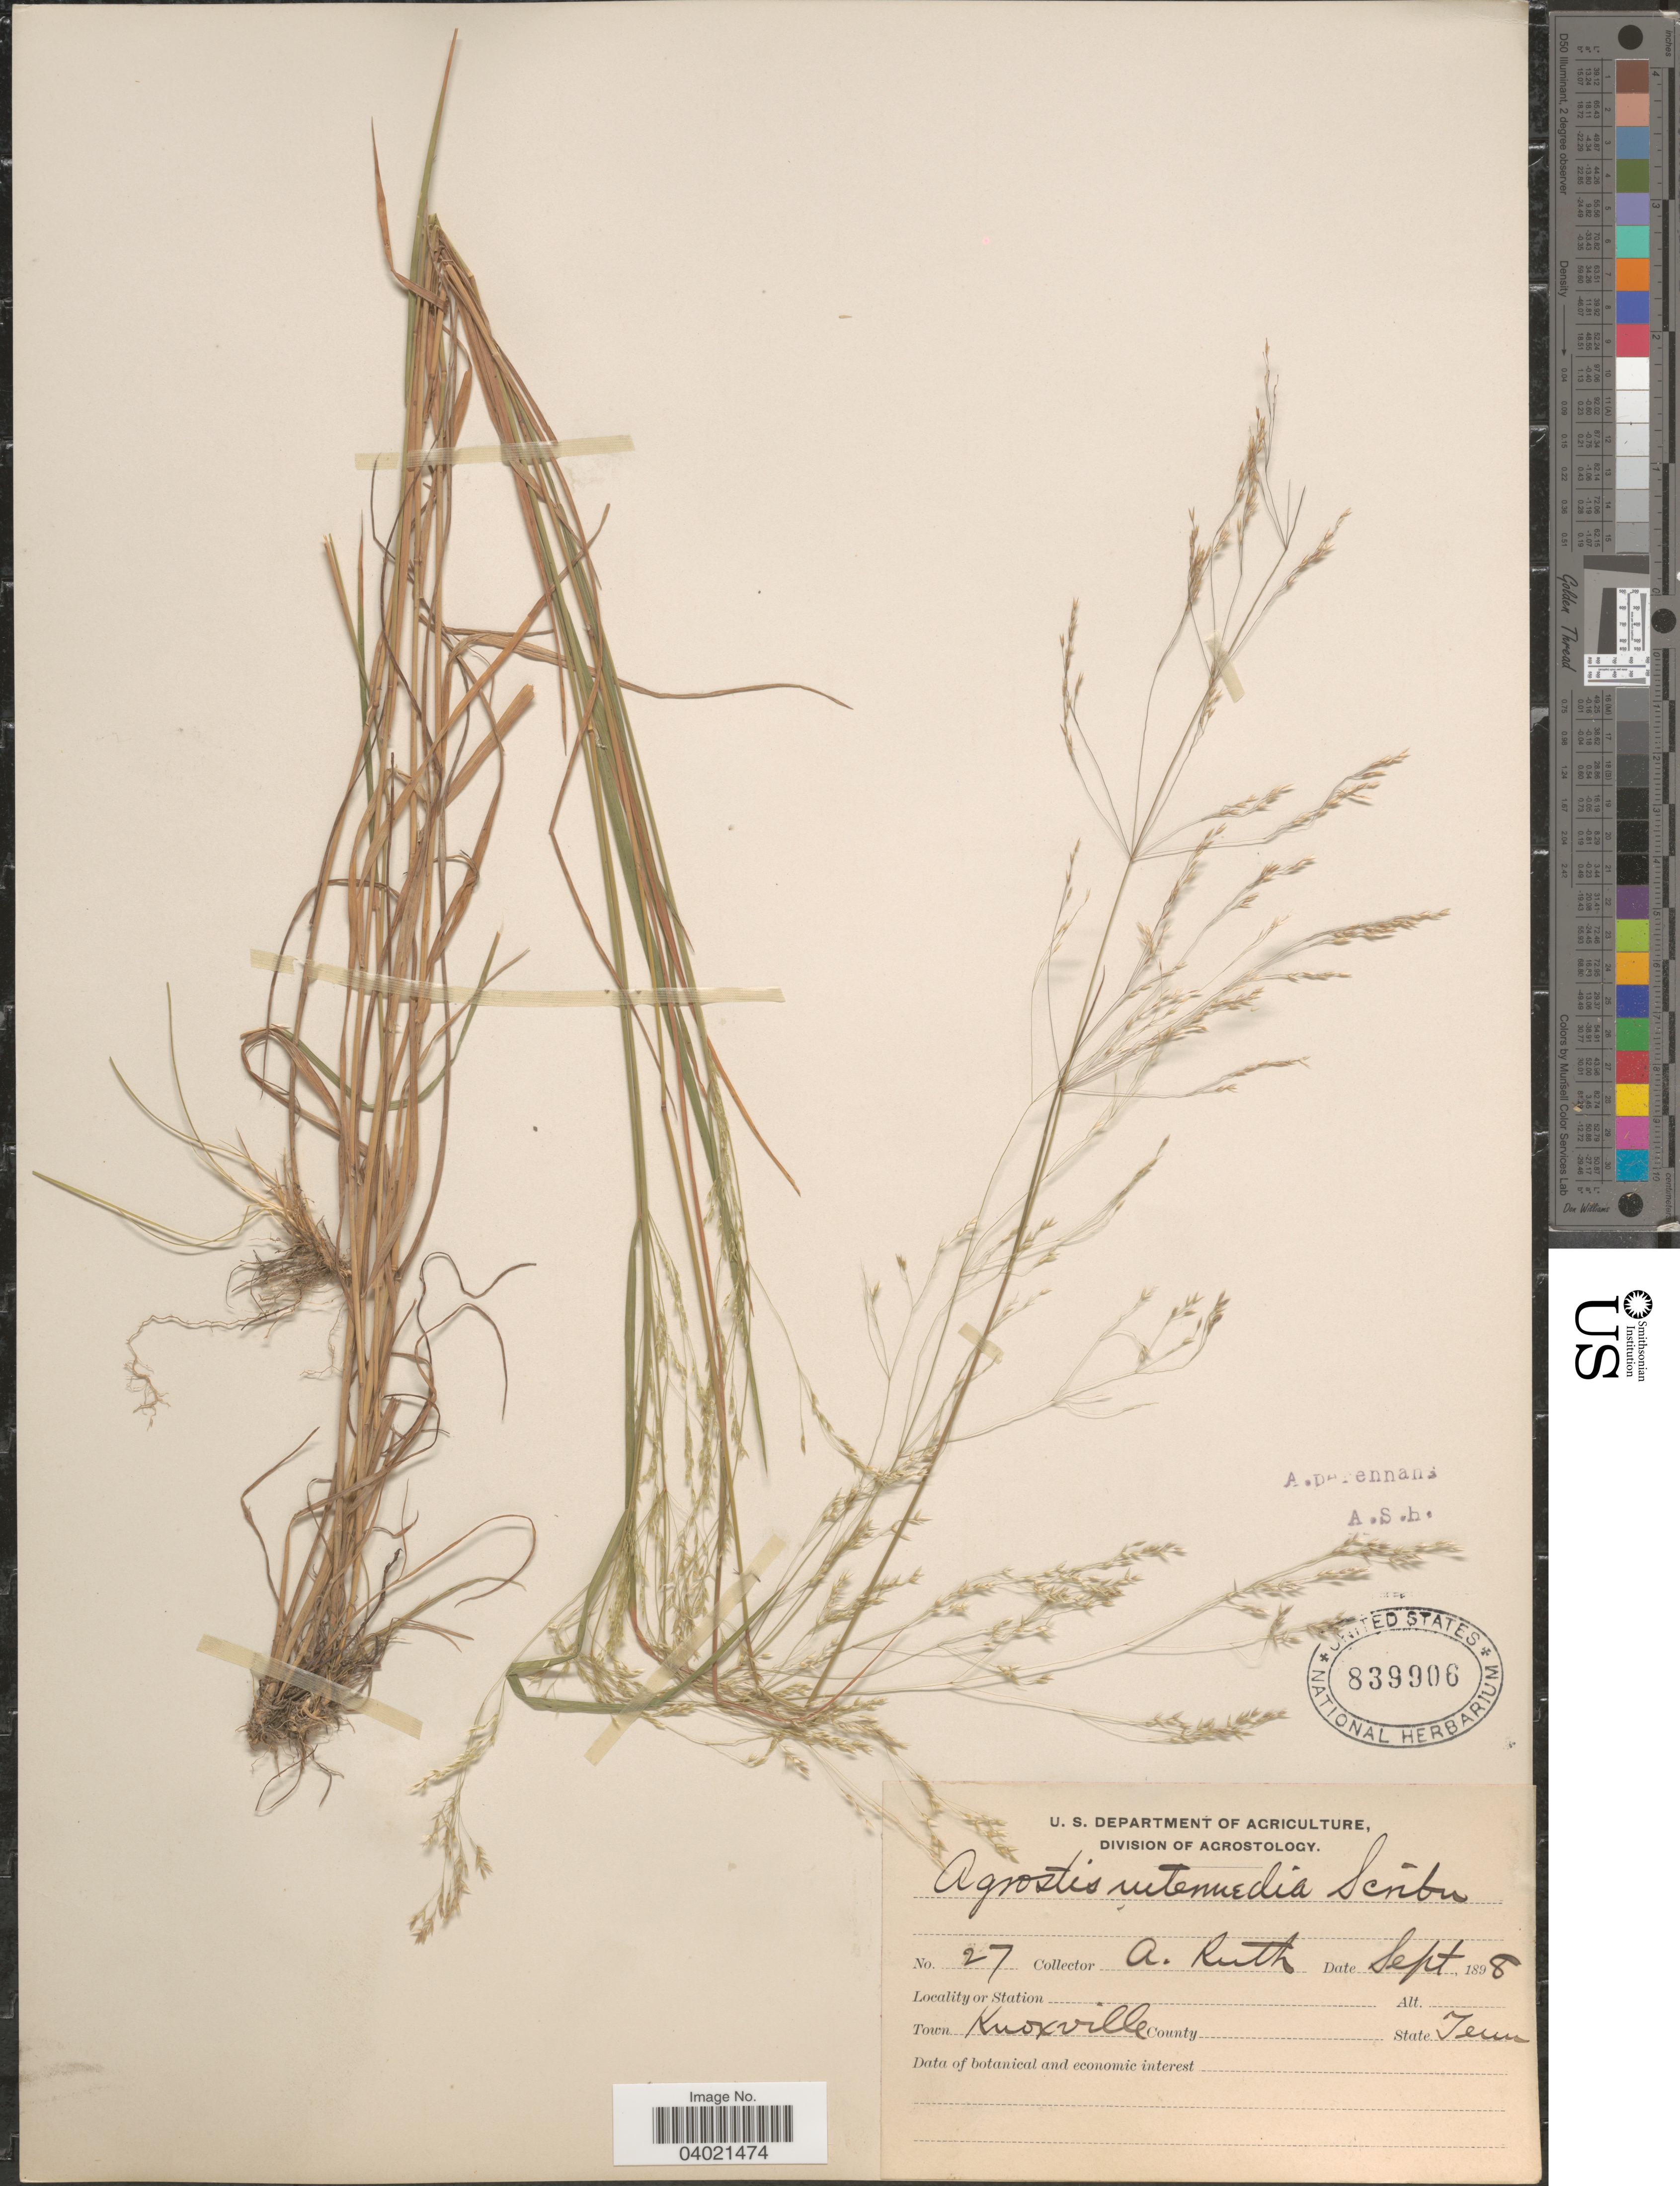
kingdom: Plantae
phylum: Tracheophyta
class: Liliopsida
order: Poales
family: Poaceae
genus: Agrostis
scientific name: Agrostis perennans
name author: (Walter) Tuck.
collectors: A. Ruth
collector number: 27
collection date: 1898-09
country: United States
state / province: Tennessee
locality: Town Knoxville.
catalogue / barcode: US 839906